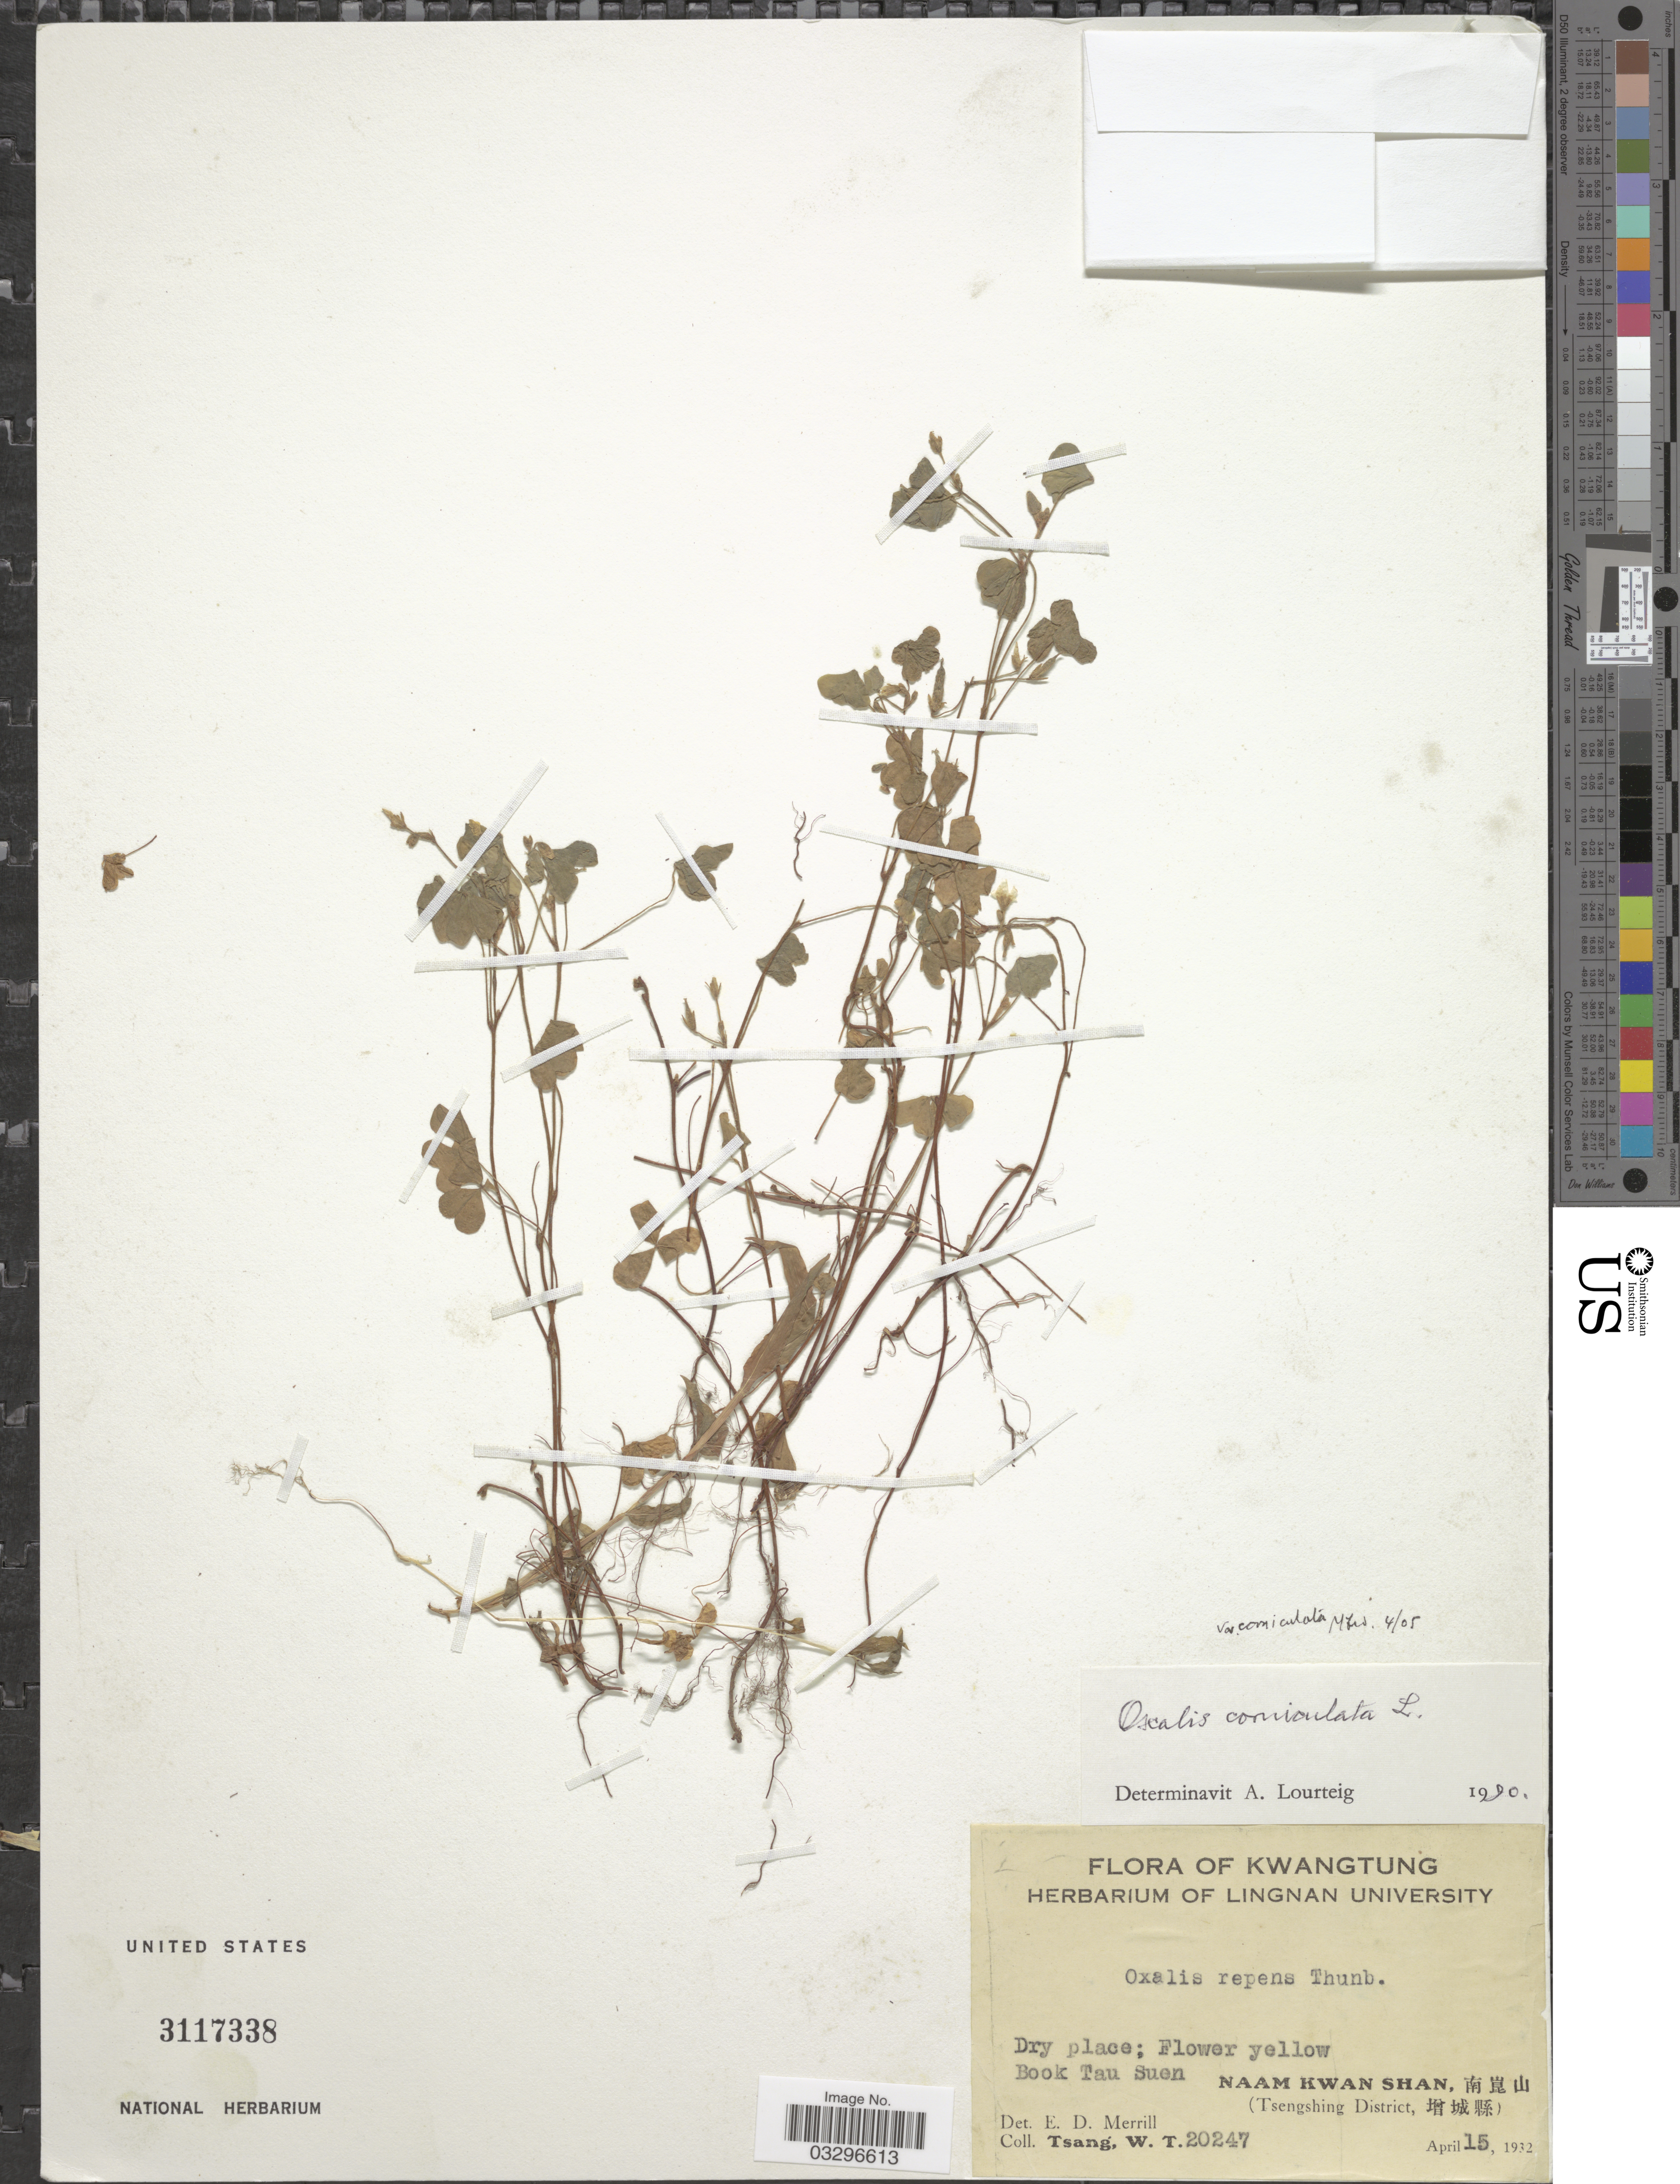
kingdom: Plantae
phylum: Tracheophyta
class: Magnoliopsida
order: Oxalidales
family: Oxalidaceae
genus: Oxalis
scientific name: Oxalis corniculata var. corniculata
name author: L.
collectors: W. T. Tsang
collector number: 20247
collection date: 1932-04-15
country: China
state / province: Guangdong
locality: Tsengshing District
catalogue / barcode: US 3117338